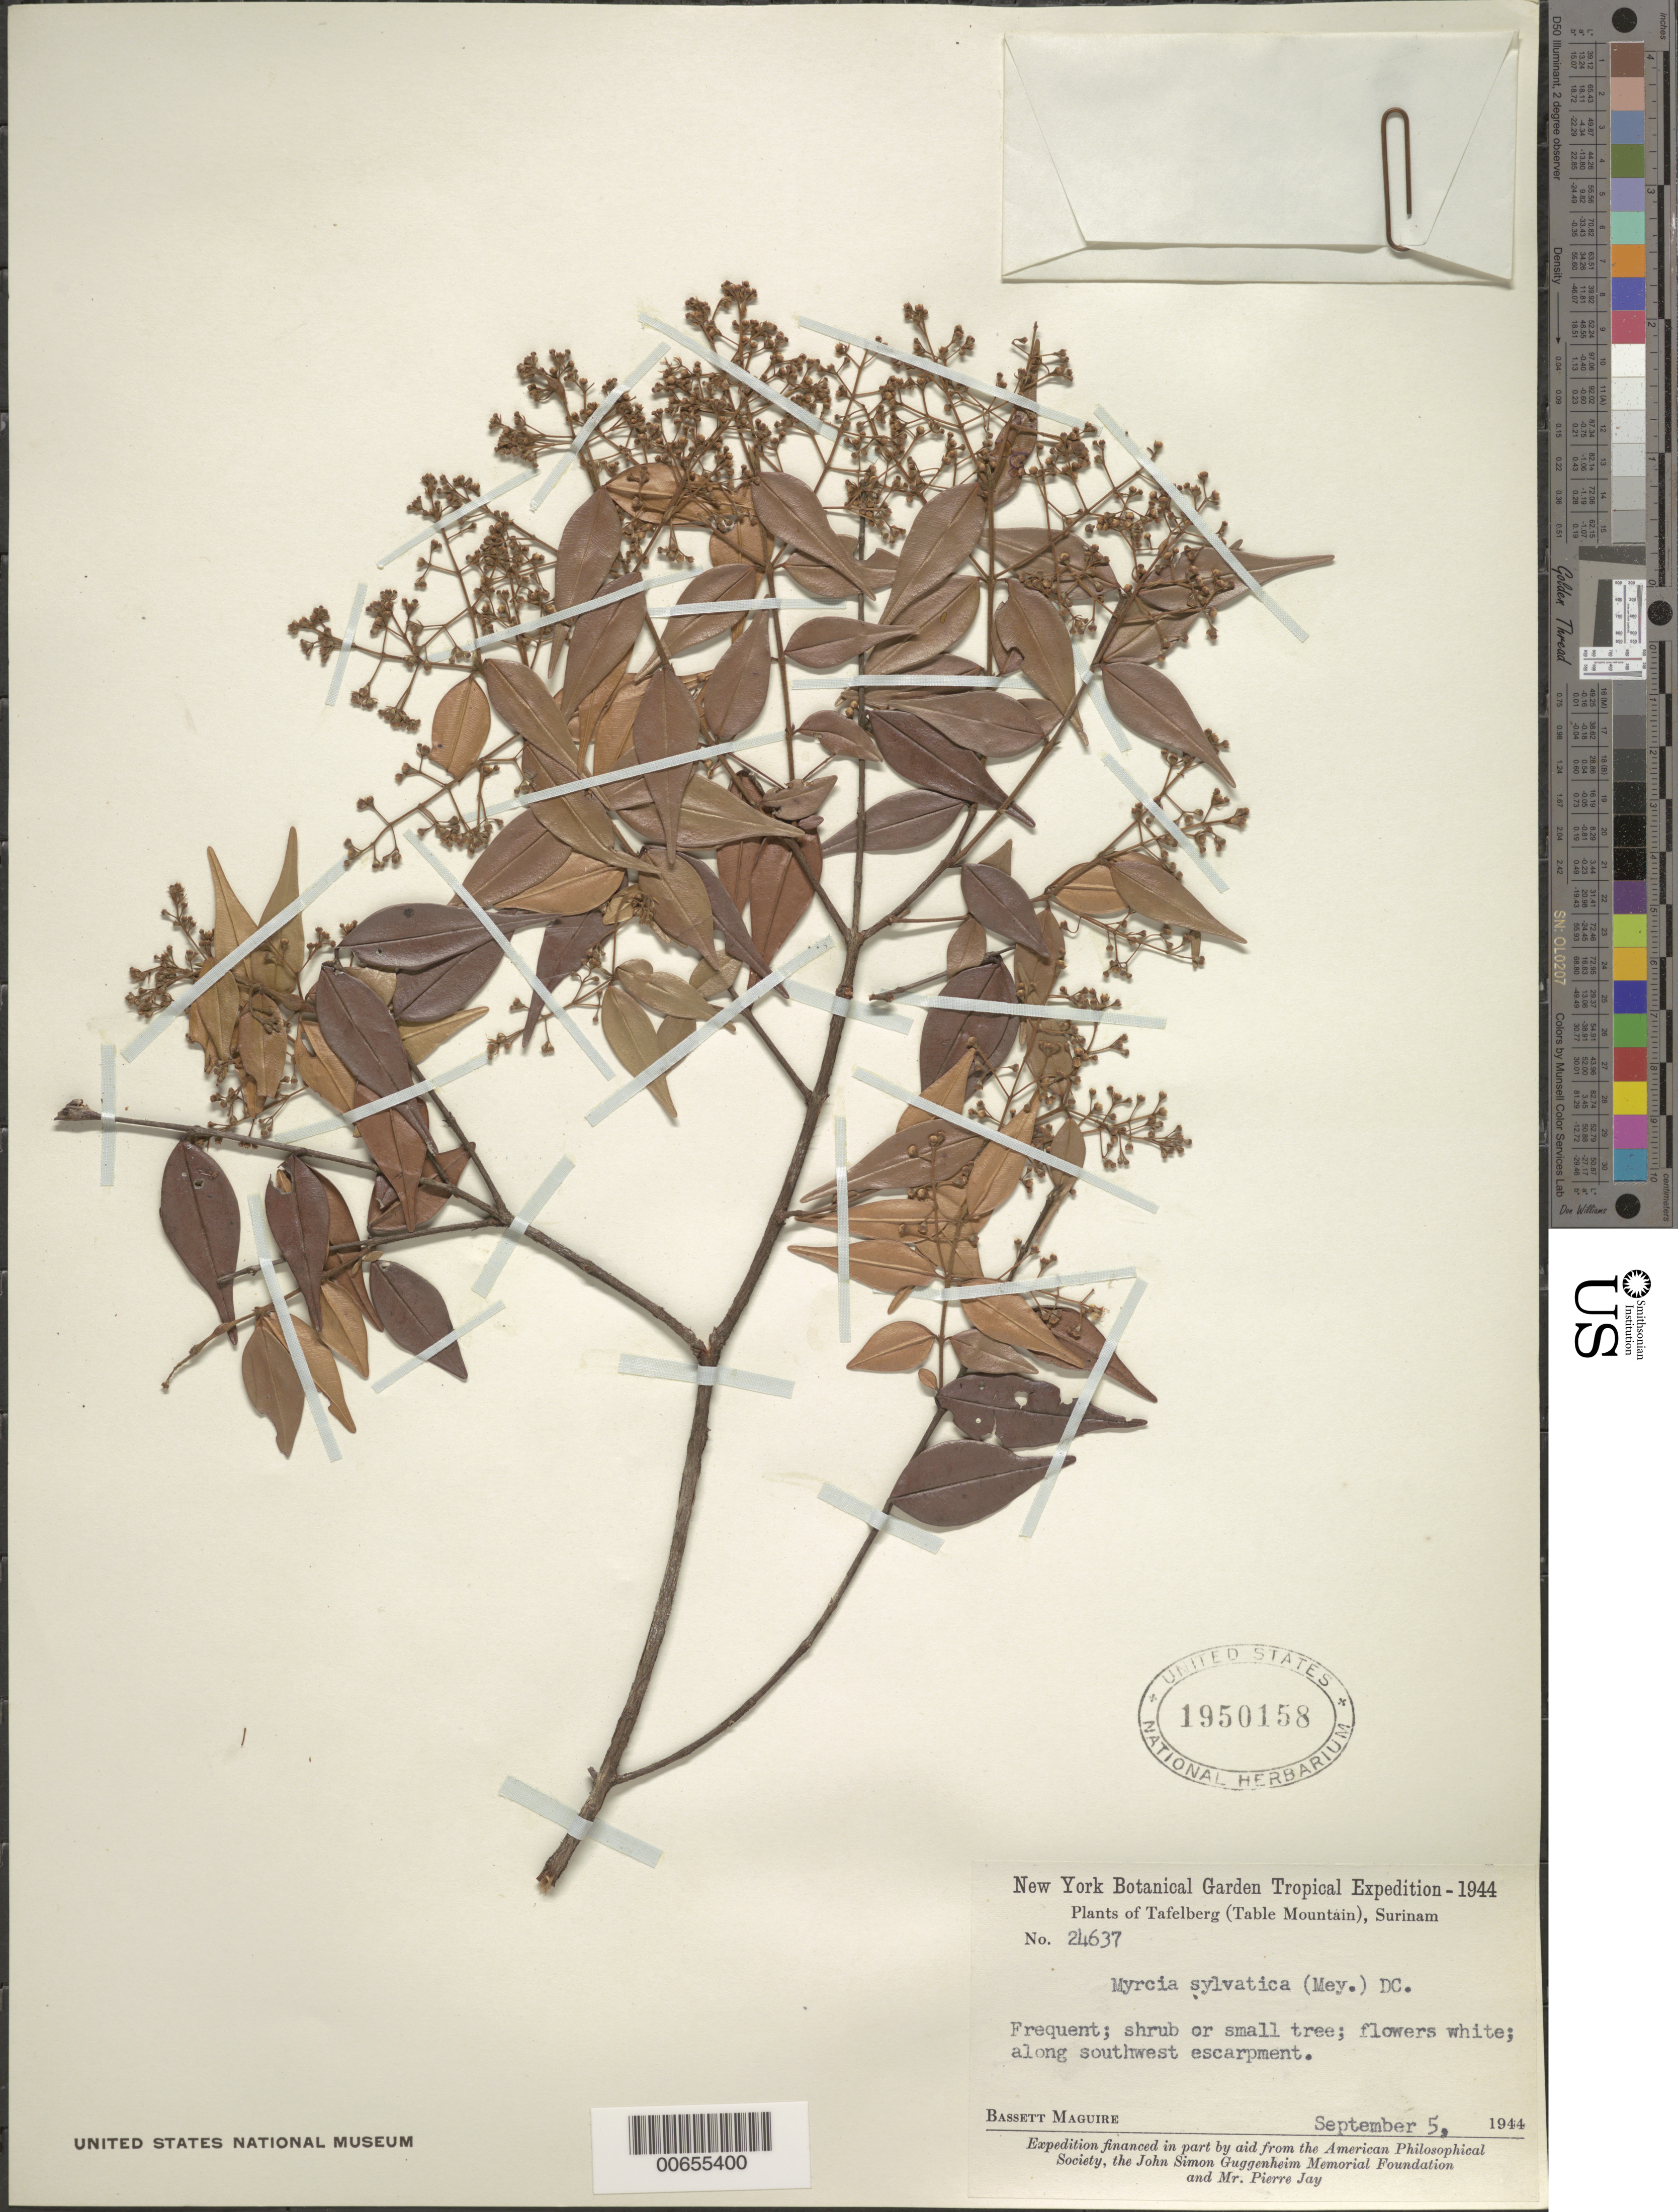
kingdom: Plantae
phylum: Tracheophyta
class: Magnoliopsida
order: Myrtales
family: Myrtaceae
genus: Myrcia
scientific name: Myrcia sylvatica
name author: (G. Mey.) DC.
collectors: B. Maguire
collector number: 24637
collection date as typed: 5-Sep-44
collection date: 1944-09-05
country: Suriname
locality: Tafelberg (Table Mountain), SW escarpment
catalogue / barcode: US 1950158